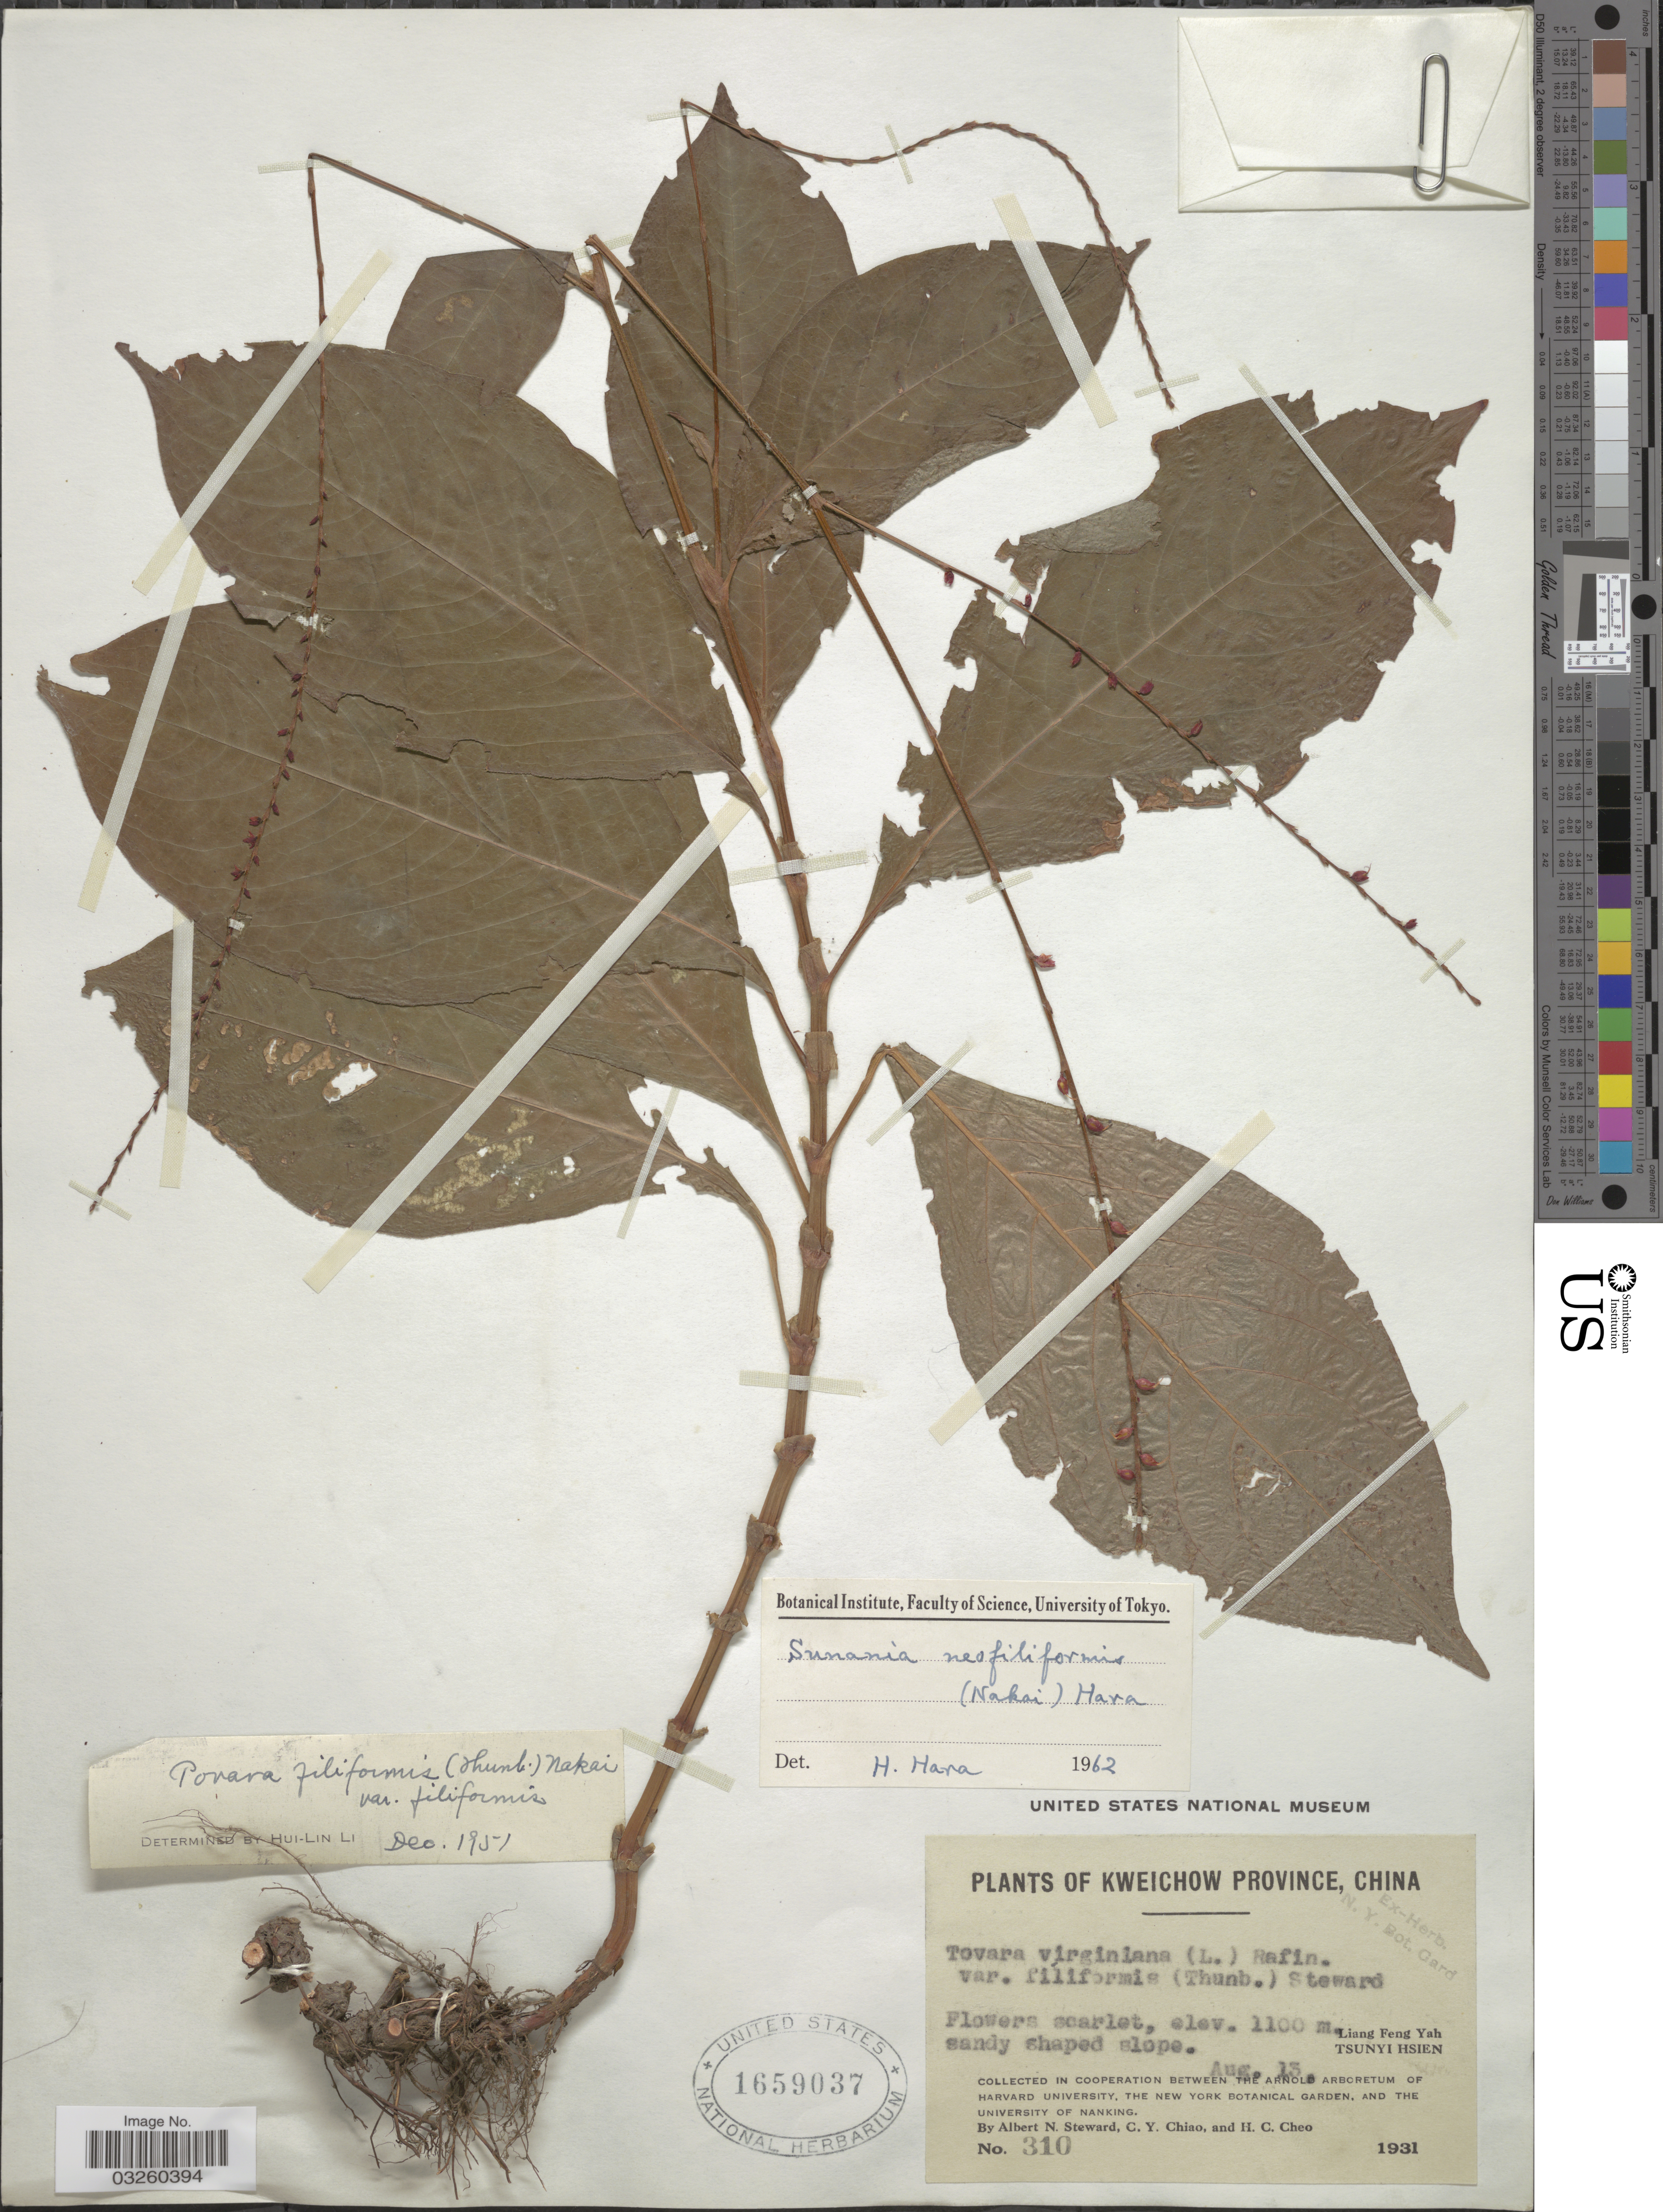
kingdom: Plantae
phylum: Tracheophyta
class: Magnoliopsida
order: Caryophyllales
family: Polygonaceae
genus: Persicaria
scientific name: Persicaria neofiliformis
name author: (Nakai) Ohki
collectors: A. N. Steward, C. Y. Chiao & H. Cheo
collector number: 310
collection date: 1931-08-13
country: China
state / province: Guizhou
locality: Kweichow Province. Liang Feng Yah. Tsunyi Hsien.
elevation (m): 1100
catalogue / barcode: US 1659037